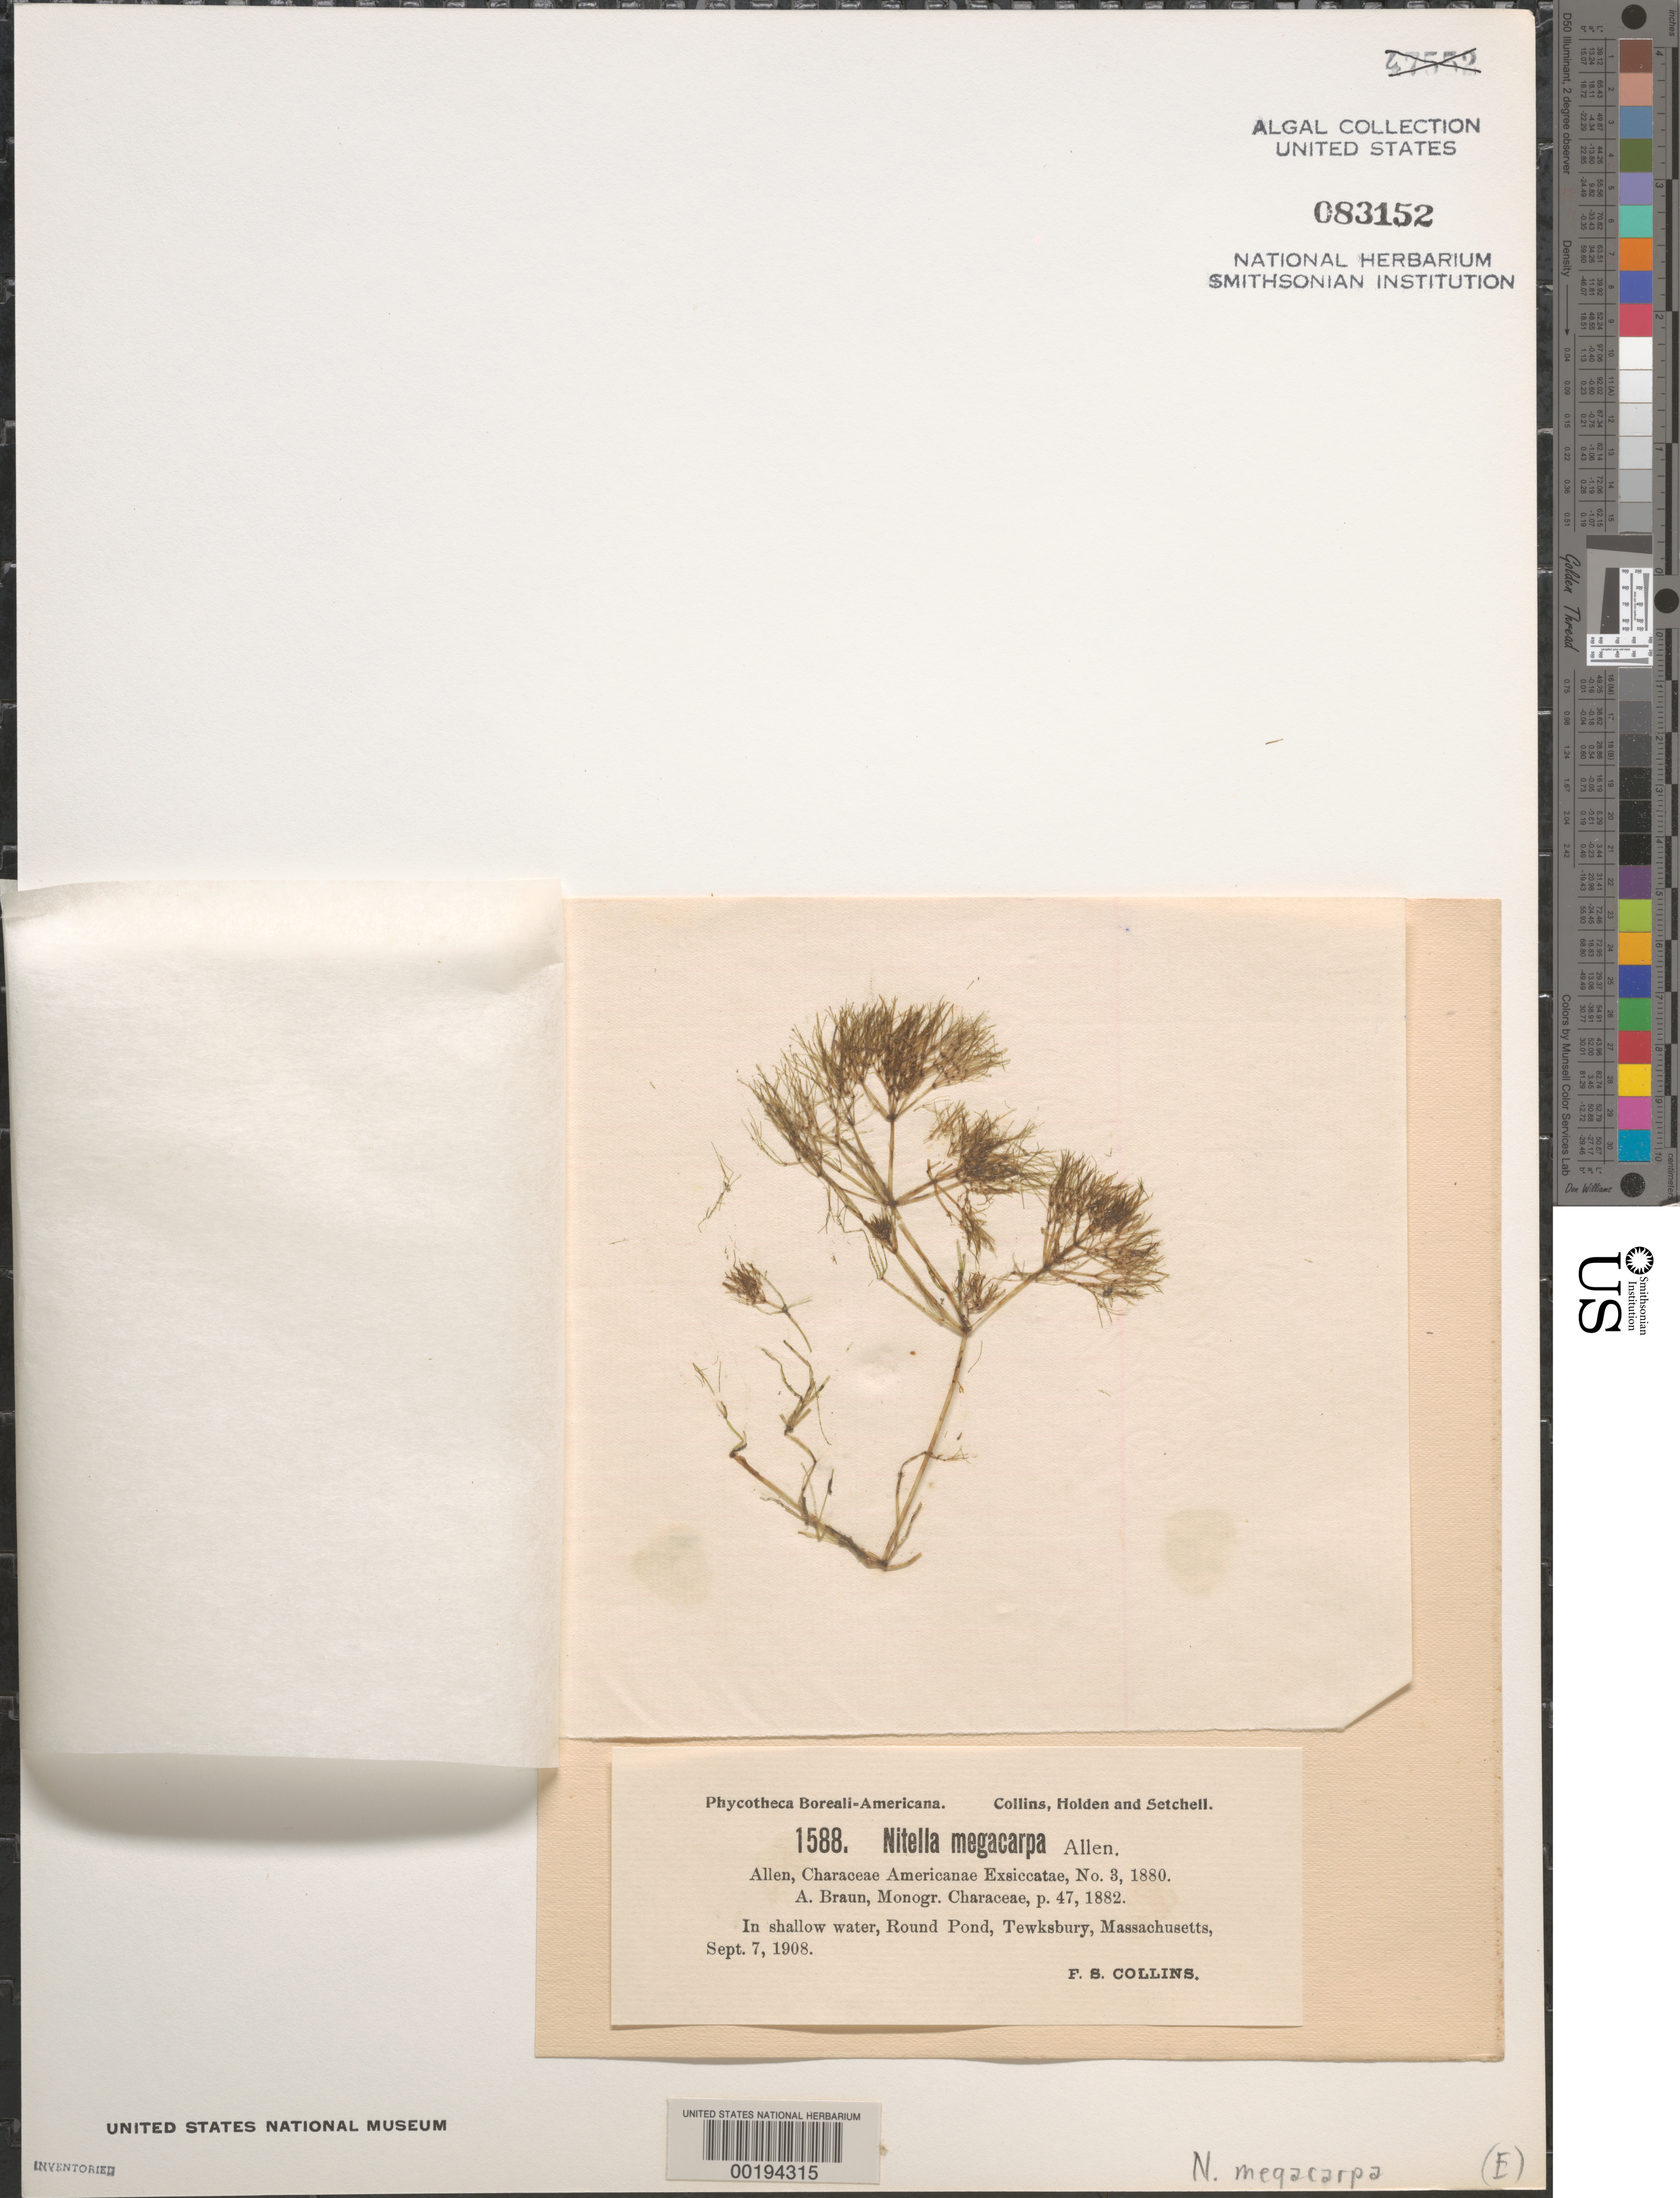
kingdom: Plantae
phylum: Charophyta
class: Charophyceae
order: Charales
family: Characeae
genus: Nitella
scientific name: Nitella megacarpa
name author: Allen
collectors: F. Collins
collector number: PB-A 1588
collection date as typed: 07 Sep 1908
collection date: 1908-09-07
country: United States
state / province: Massachusetts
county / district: Middlesex County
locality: Round Pond, Tewksbury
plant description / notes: Collins, Holden & Setchell, Phycotheca Boreali-Americana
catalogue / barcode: US 83152